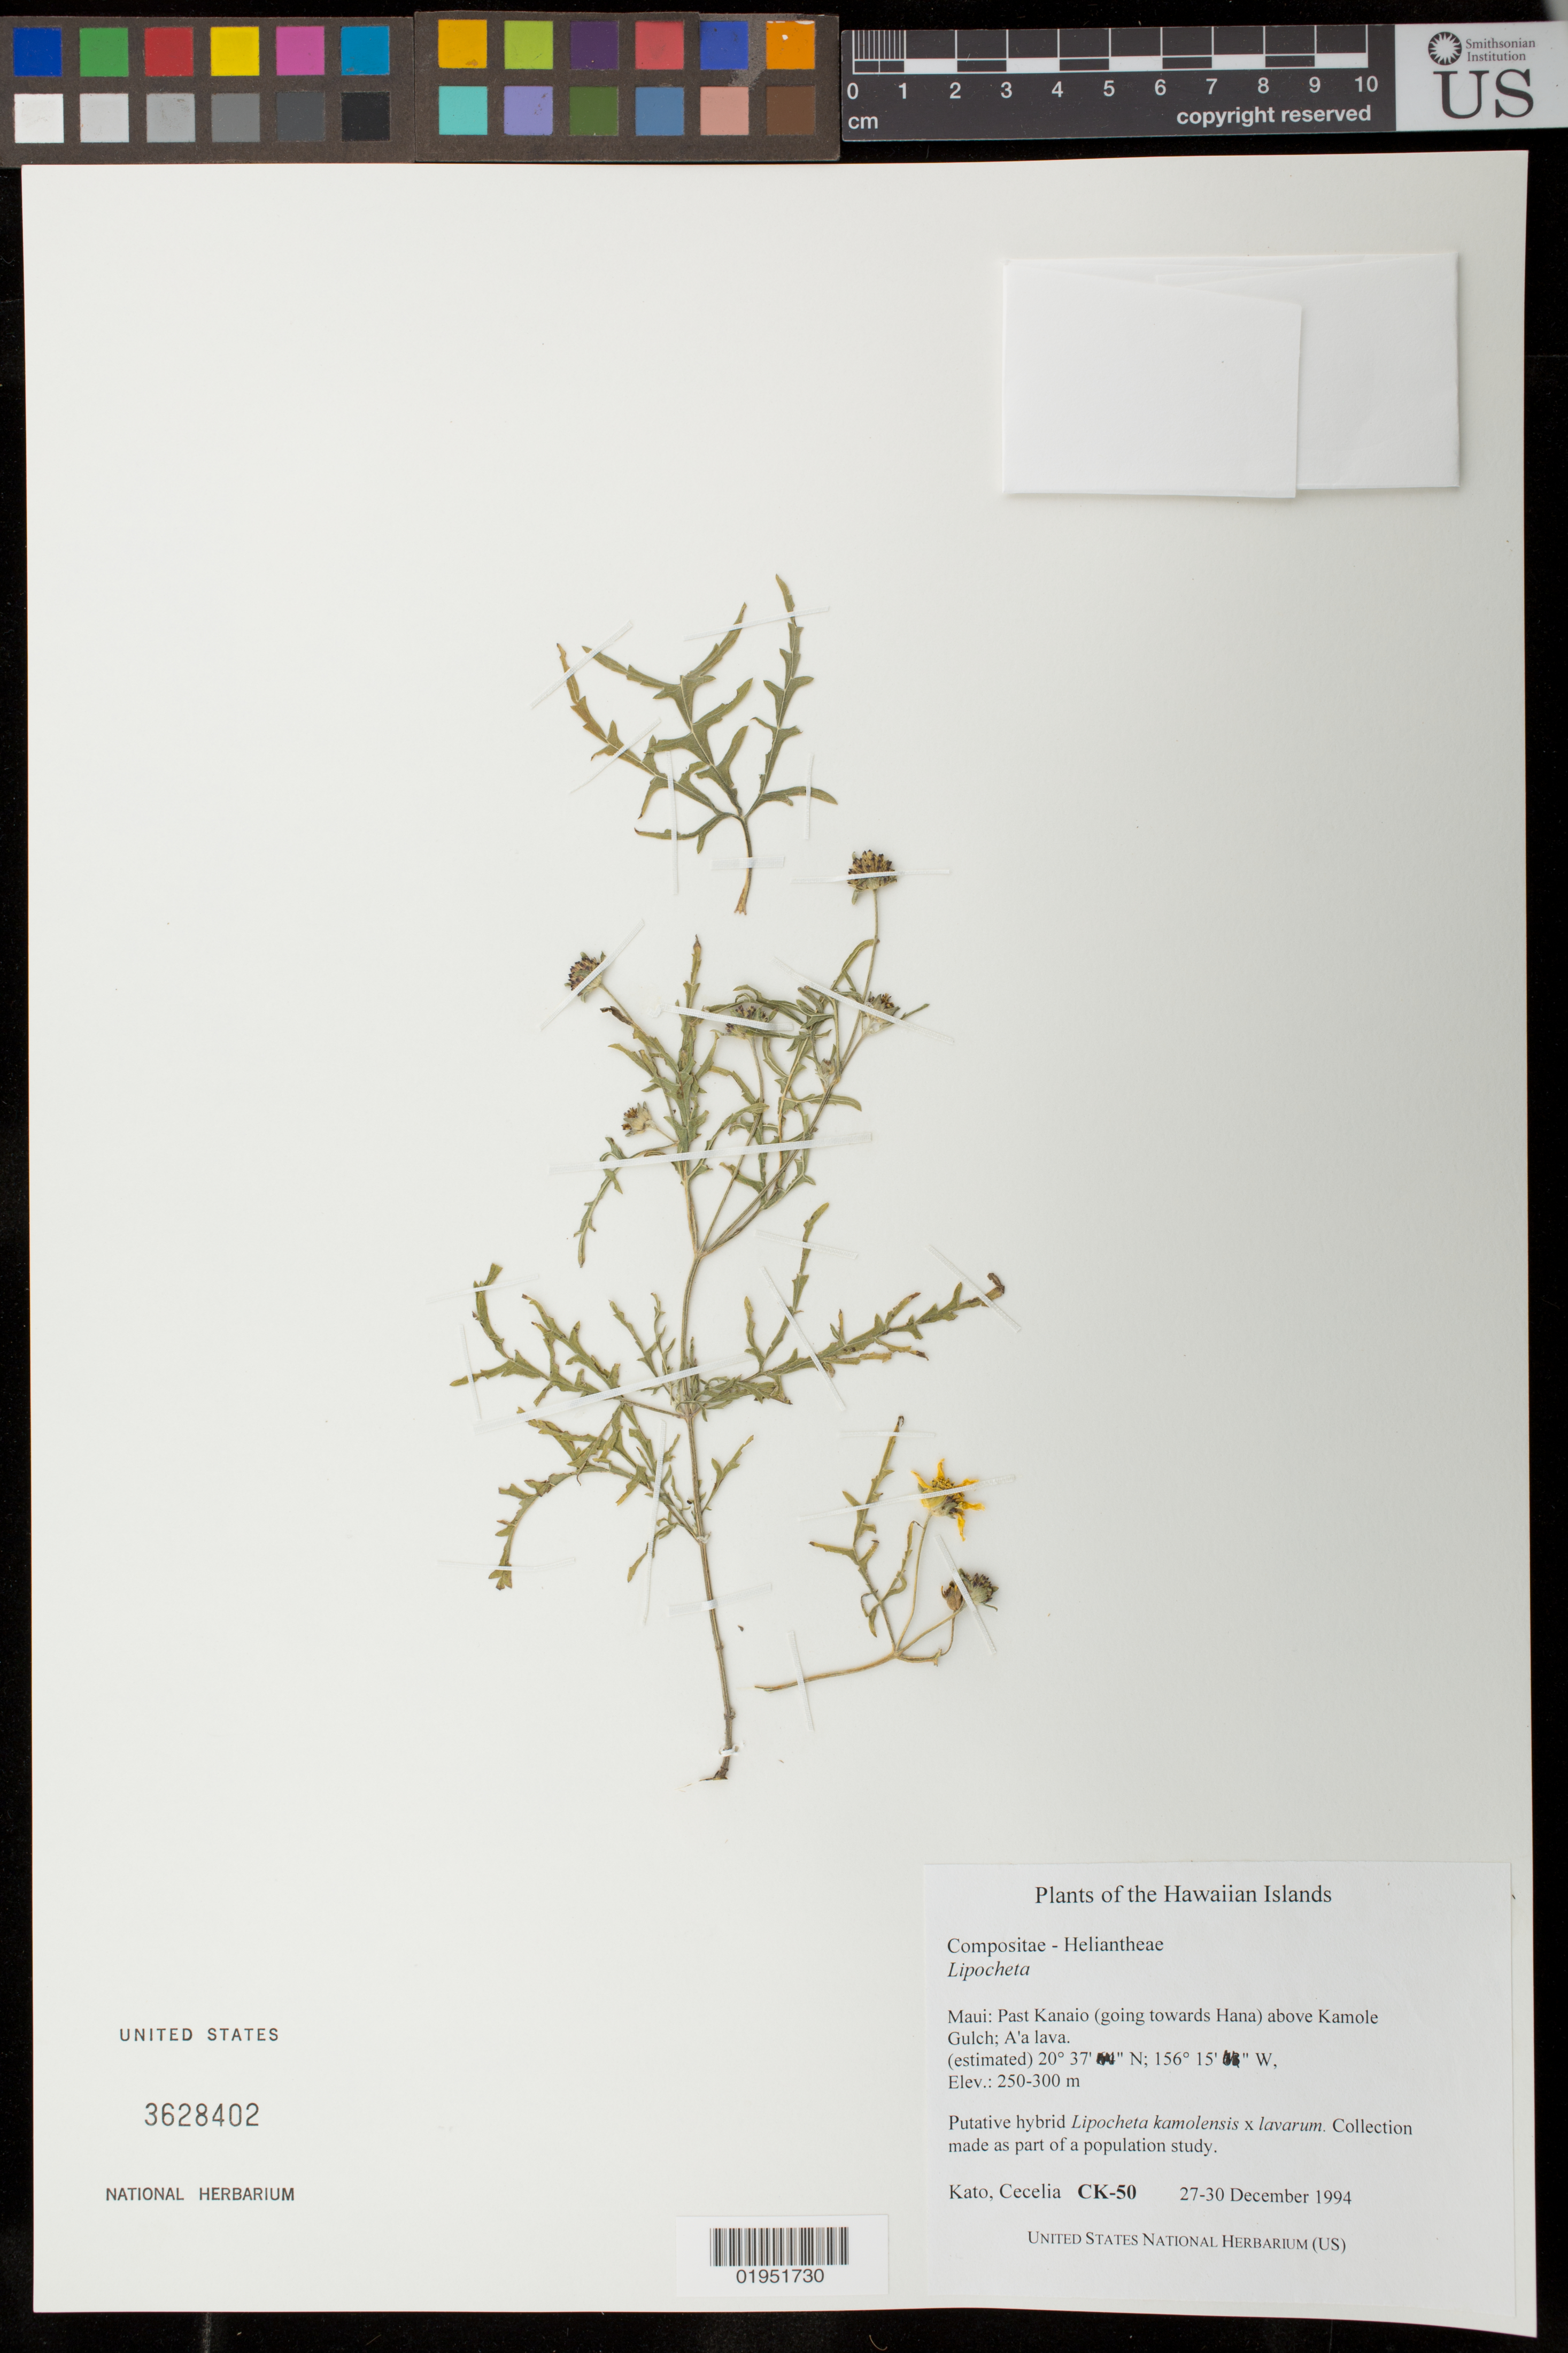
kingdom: Plantae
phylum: Tracheophyta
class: Magnoliopsida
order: Asterales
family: Asteraceae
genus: Lipochaeta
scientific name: Lipochaeta sp.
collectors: C. Kato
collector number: CK-50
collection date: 1994-12-27/1994-12-30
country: United States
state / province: Hawaii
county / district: Maui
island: Maui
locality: Past Kanaio (Going towards Hana) above Kamole Gulch; A'a lava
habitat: A'a lava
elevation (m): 250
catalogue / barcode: US 3628402